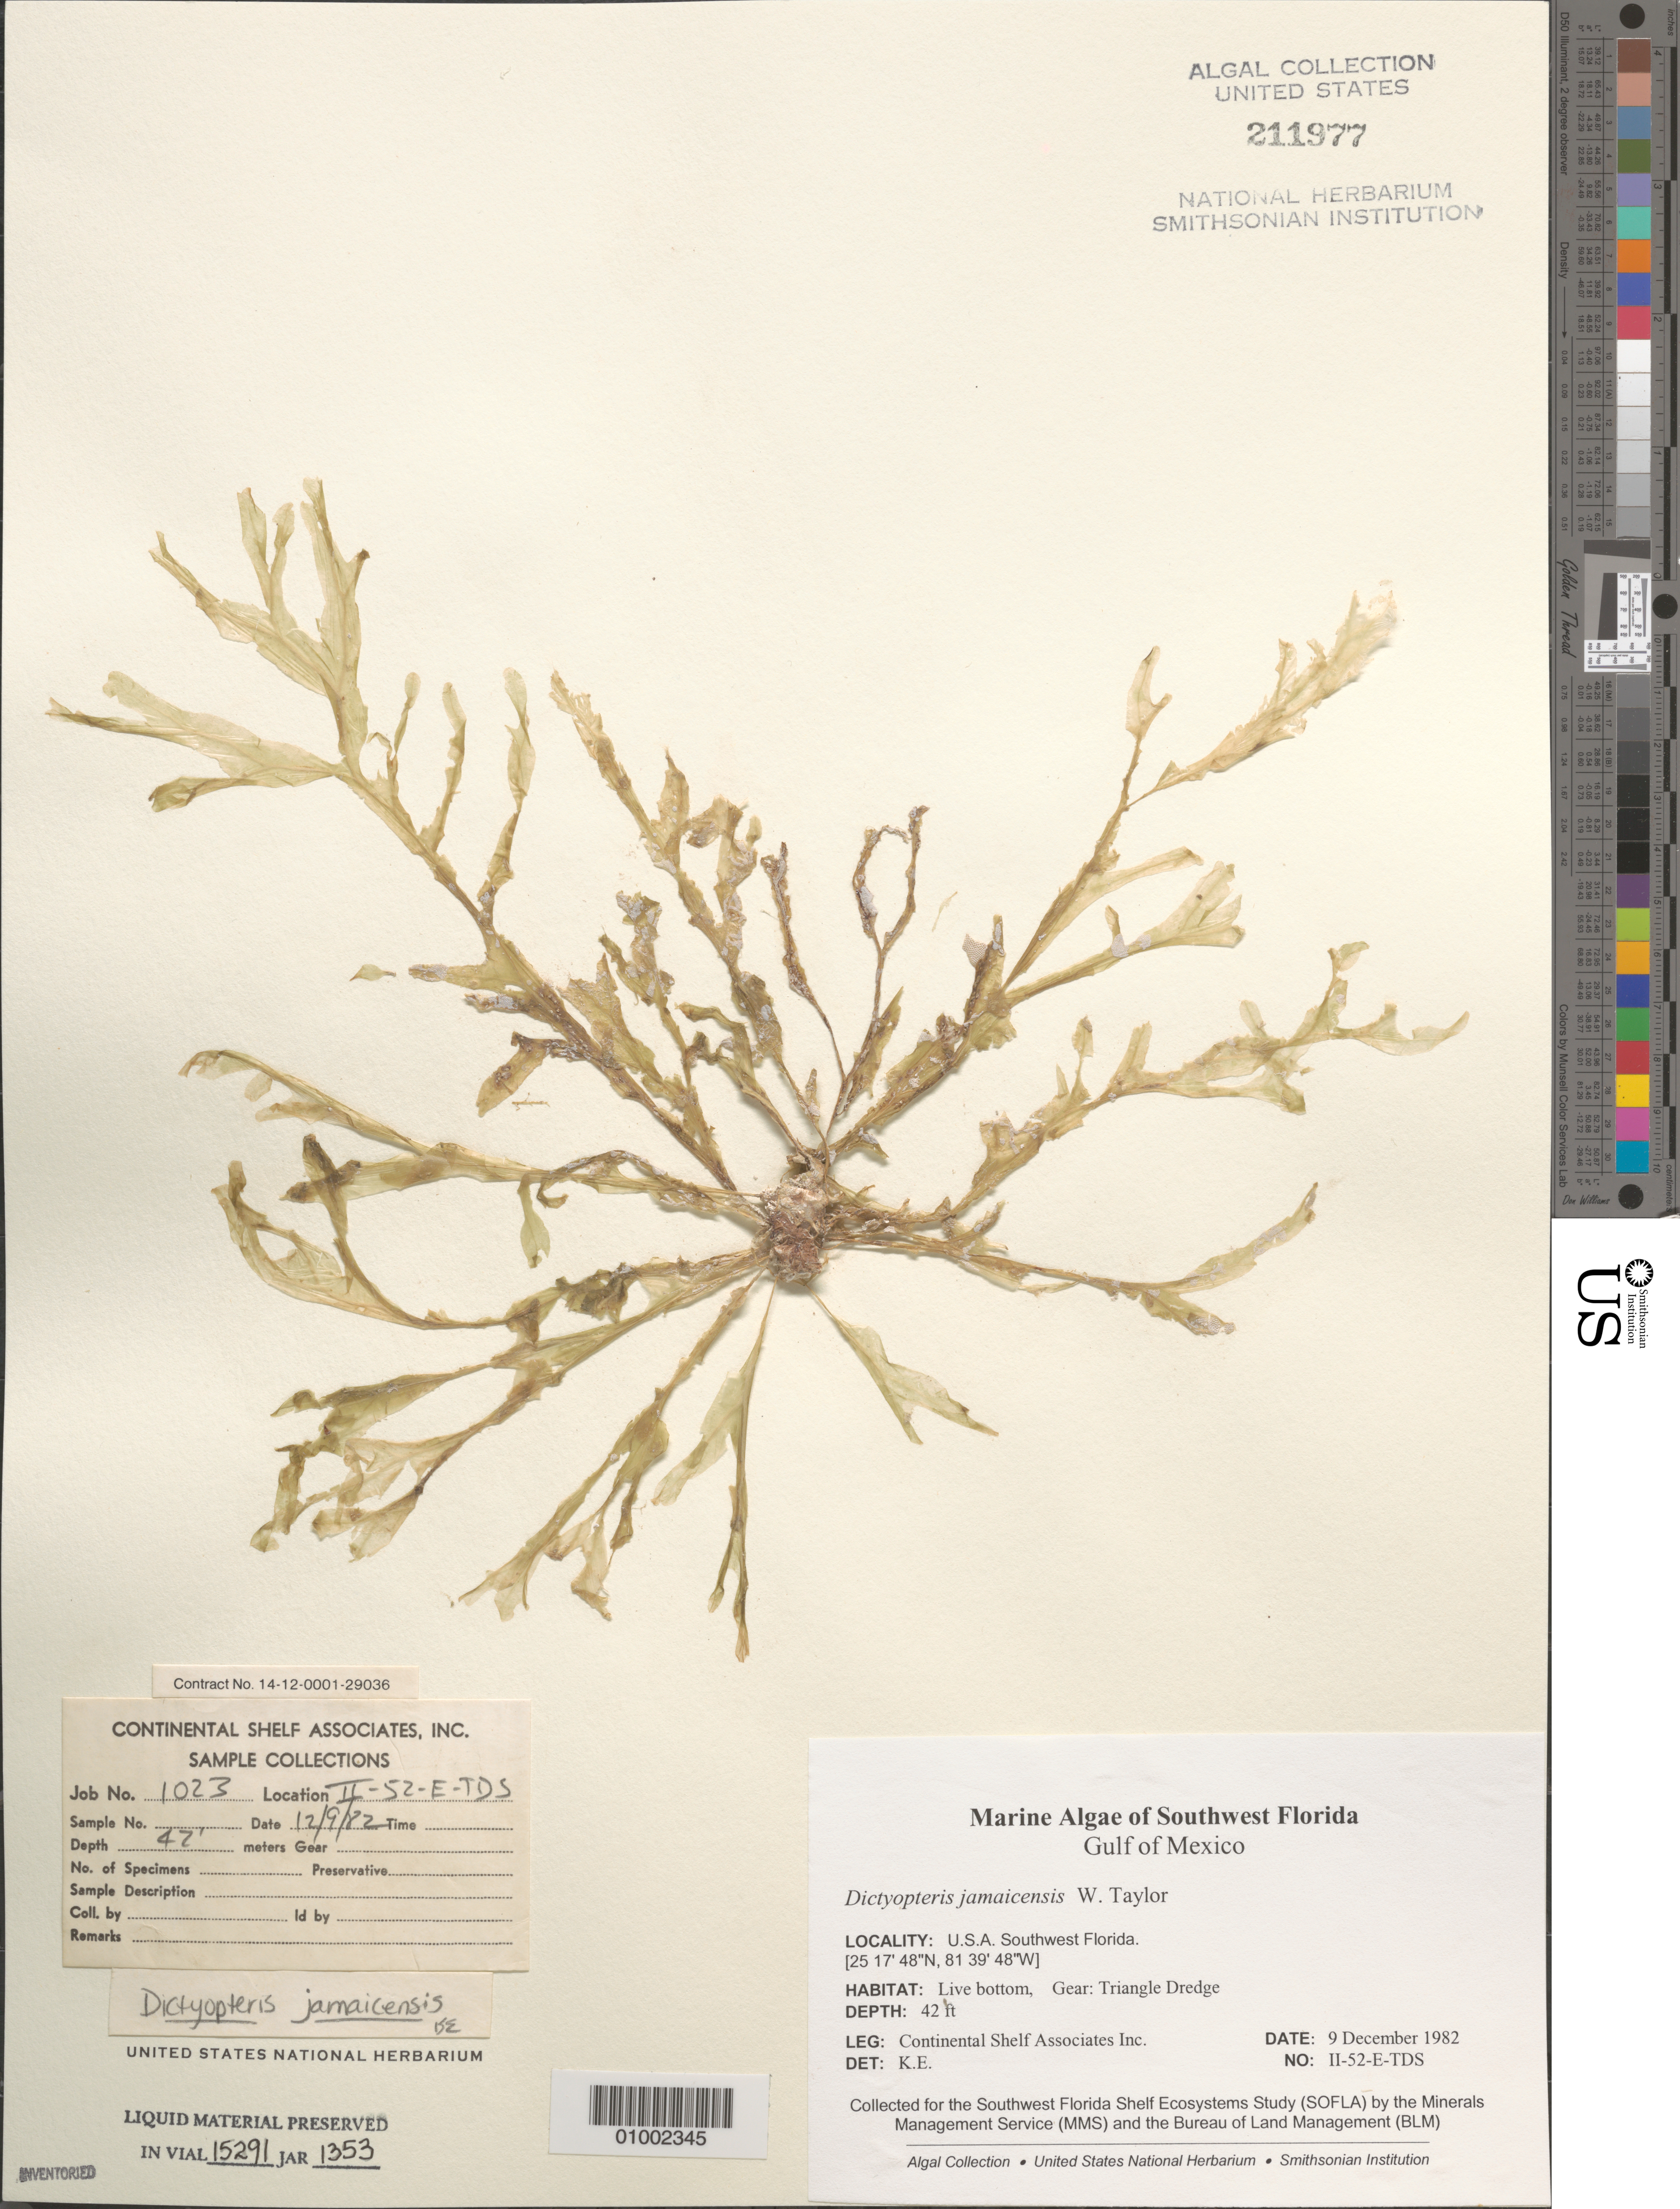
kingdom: Chromista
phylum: Ochrophyta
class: Phaeophyceae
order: Dictyotales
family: Dictyotaceae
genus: Dictyopteris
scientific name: Dictyopteris jamaicensis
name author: W.R. Taylor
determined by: E., K.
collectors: Continental Shelf Associates Inc.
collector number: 1023-II-52-E-TDS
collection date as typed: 09 Dec 1982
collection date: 1982-12-09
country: United States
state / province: Florida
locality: Gulf of Mexico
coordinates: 25 17'48"N, 81 39'48"W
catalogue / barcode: US 211977